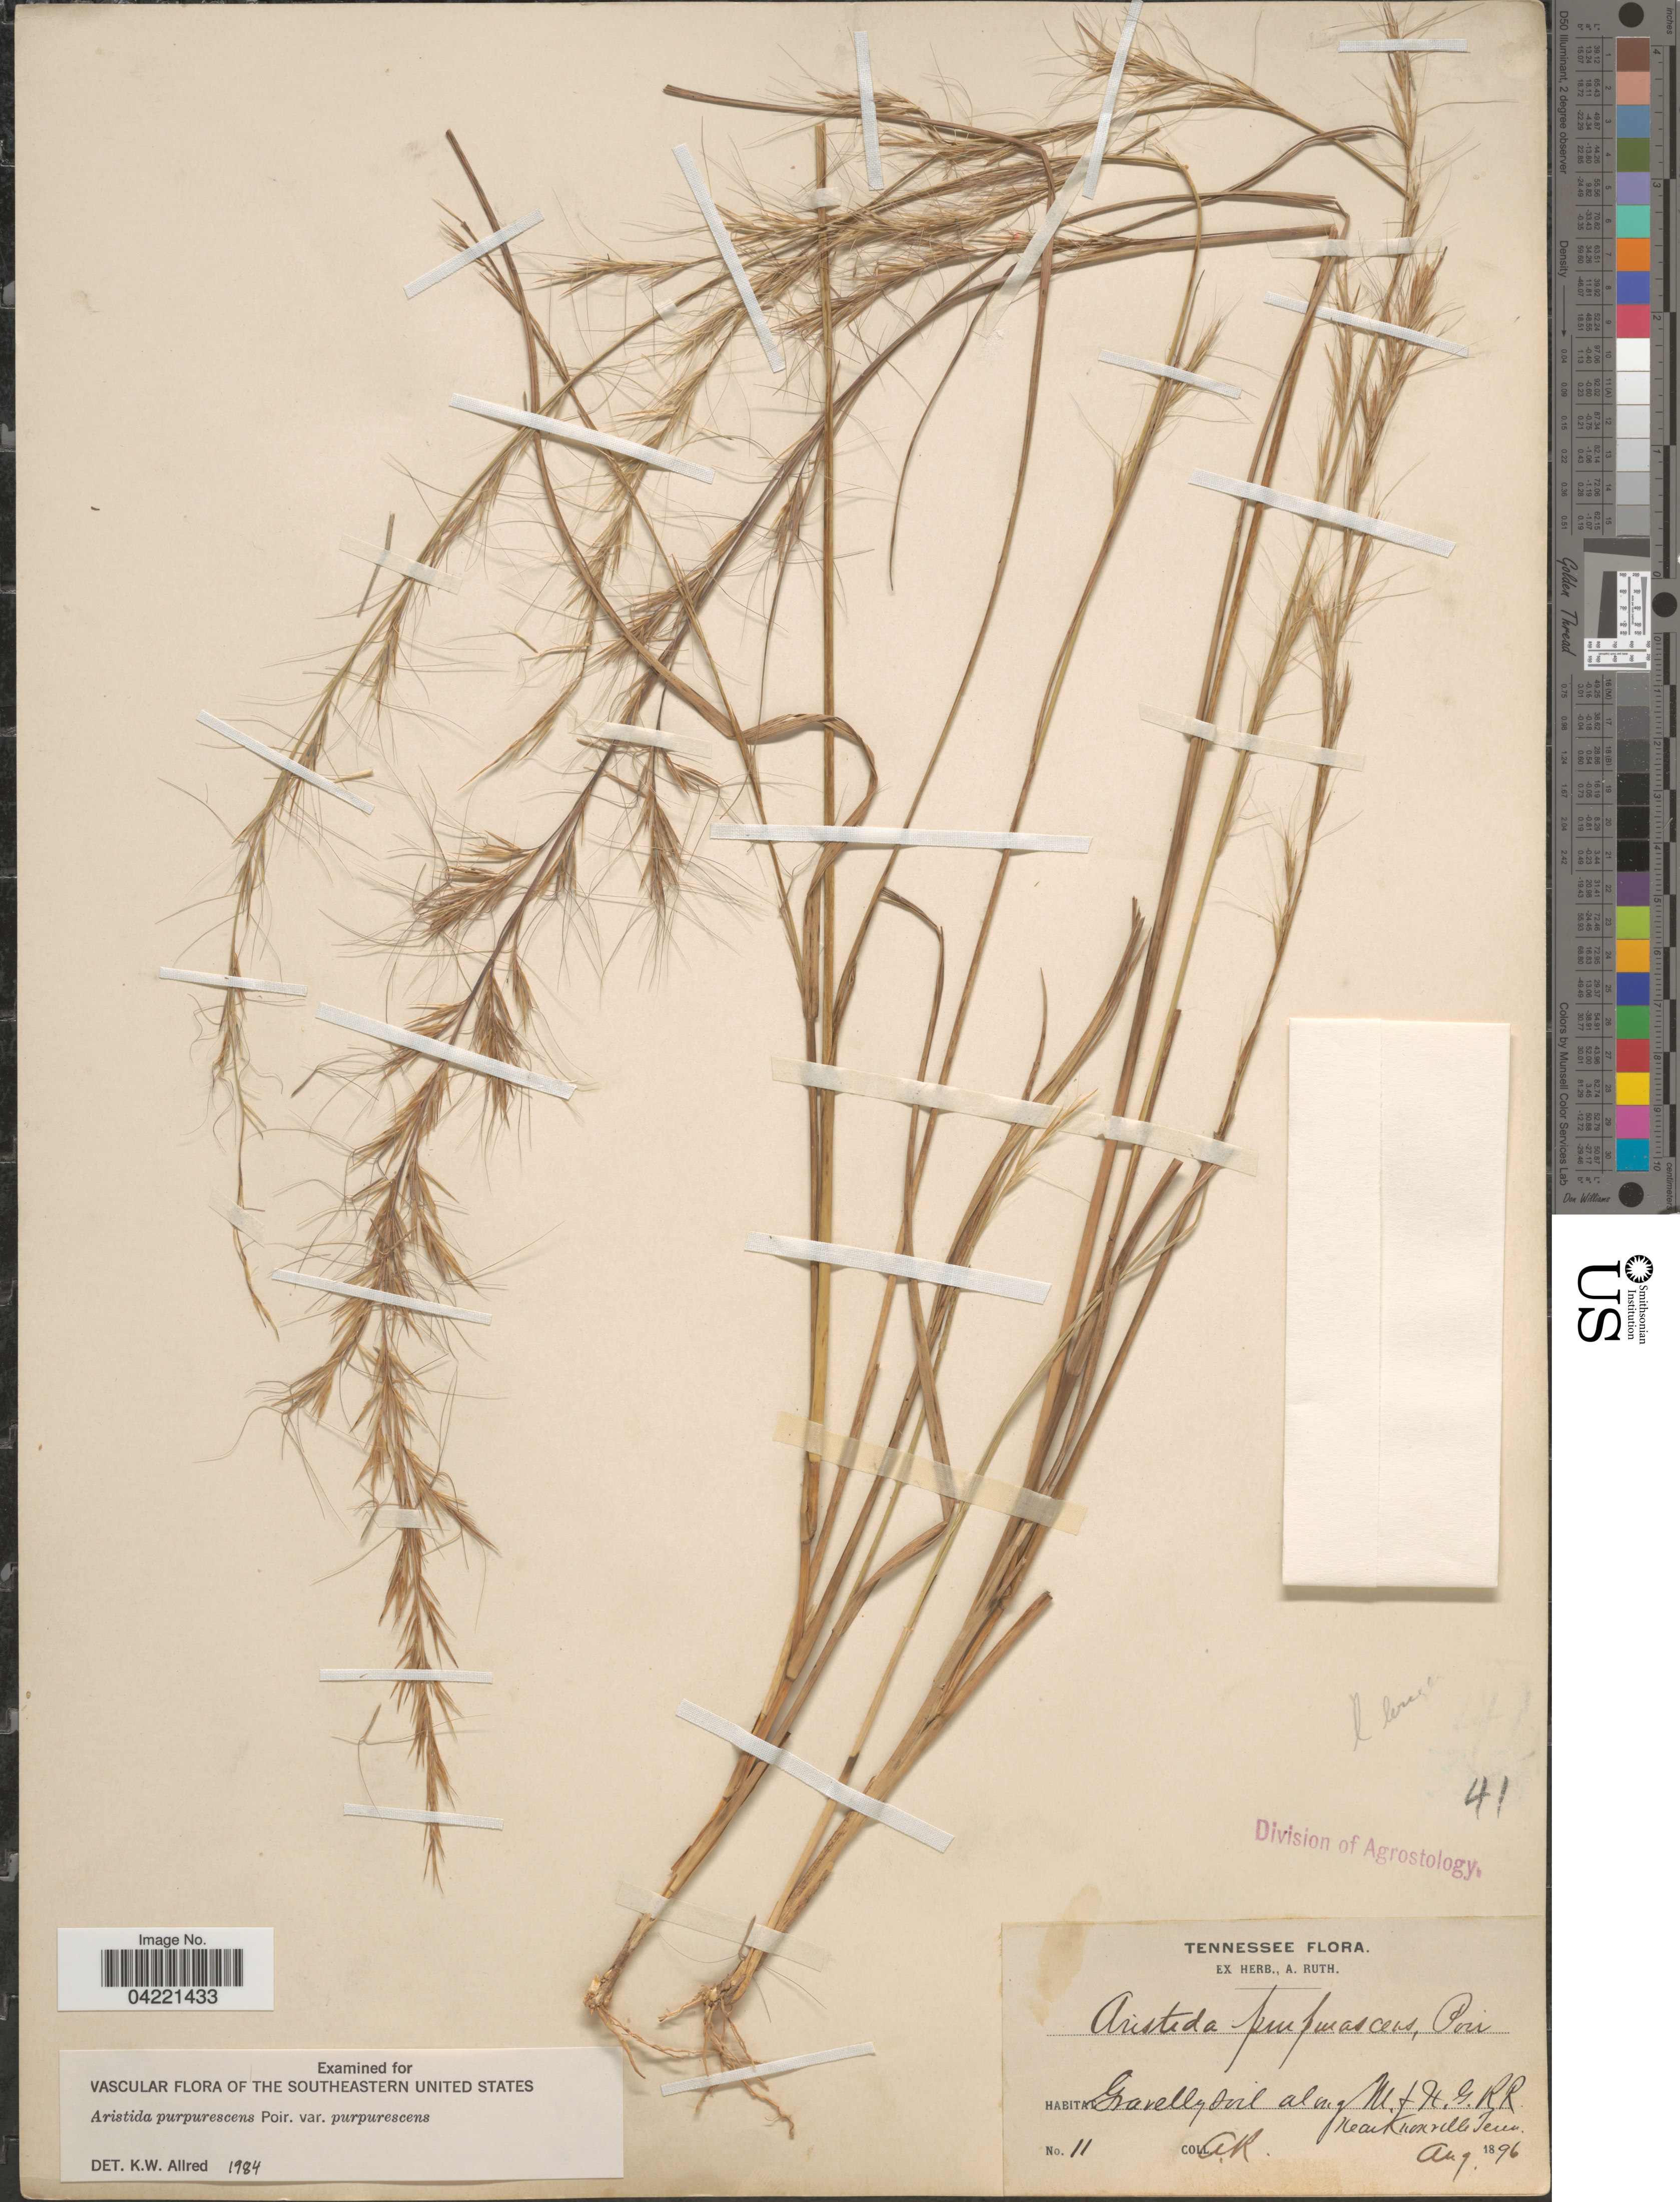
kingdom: Plantae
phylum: Tracheophyta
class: Liliopsida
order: Poales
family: Poaceae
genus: Aristida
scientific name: Aristida purpurascens var. purpurescens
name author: Poir.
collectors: A. Ruth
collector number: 11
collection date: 1896-08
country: United States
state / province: Tennessee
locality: Gravelly soil along M & H. G. RR. near Knoxville Tenn.